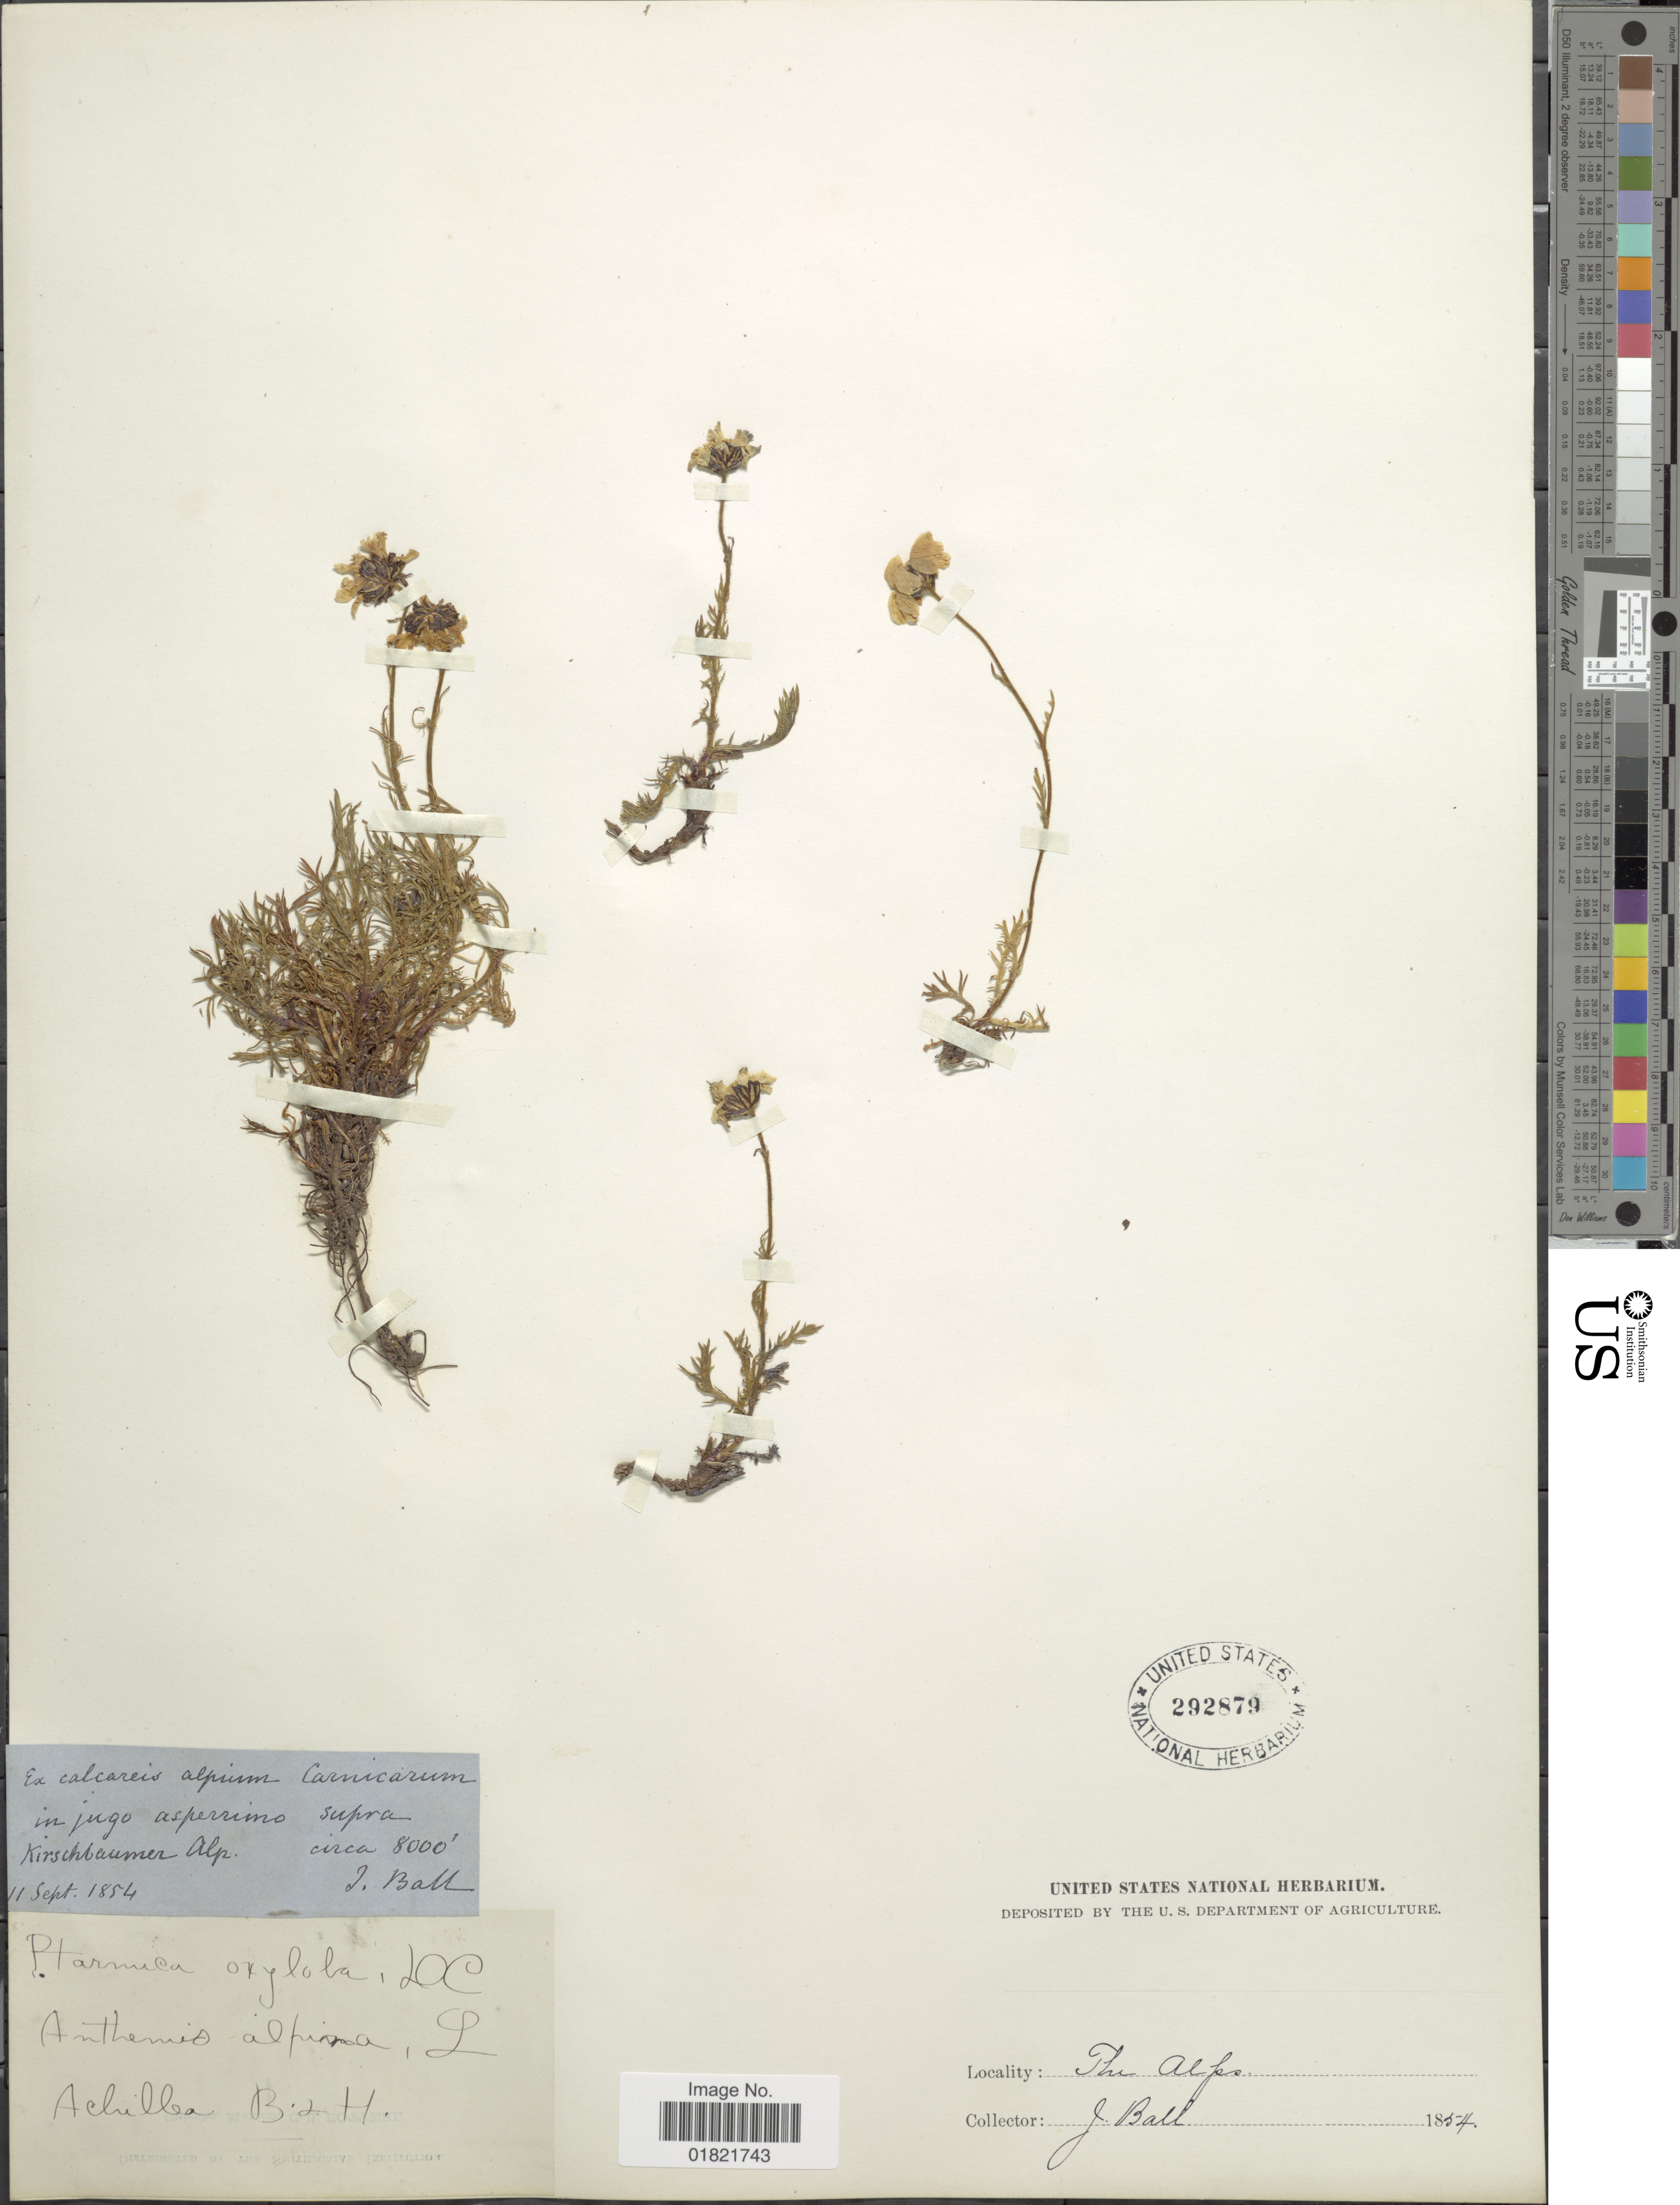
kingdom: Plantae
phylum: Tracheophyta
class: Magnoliopsida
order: Asterales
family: Asteraceae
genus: Anthemis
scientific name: Anthemis alpina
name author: L.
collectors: J. Ball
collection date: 1854-09-11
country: Austria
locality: Kerschbaumer Alp.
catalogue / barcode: US 292879